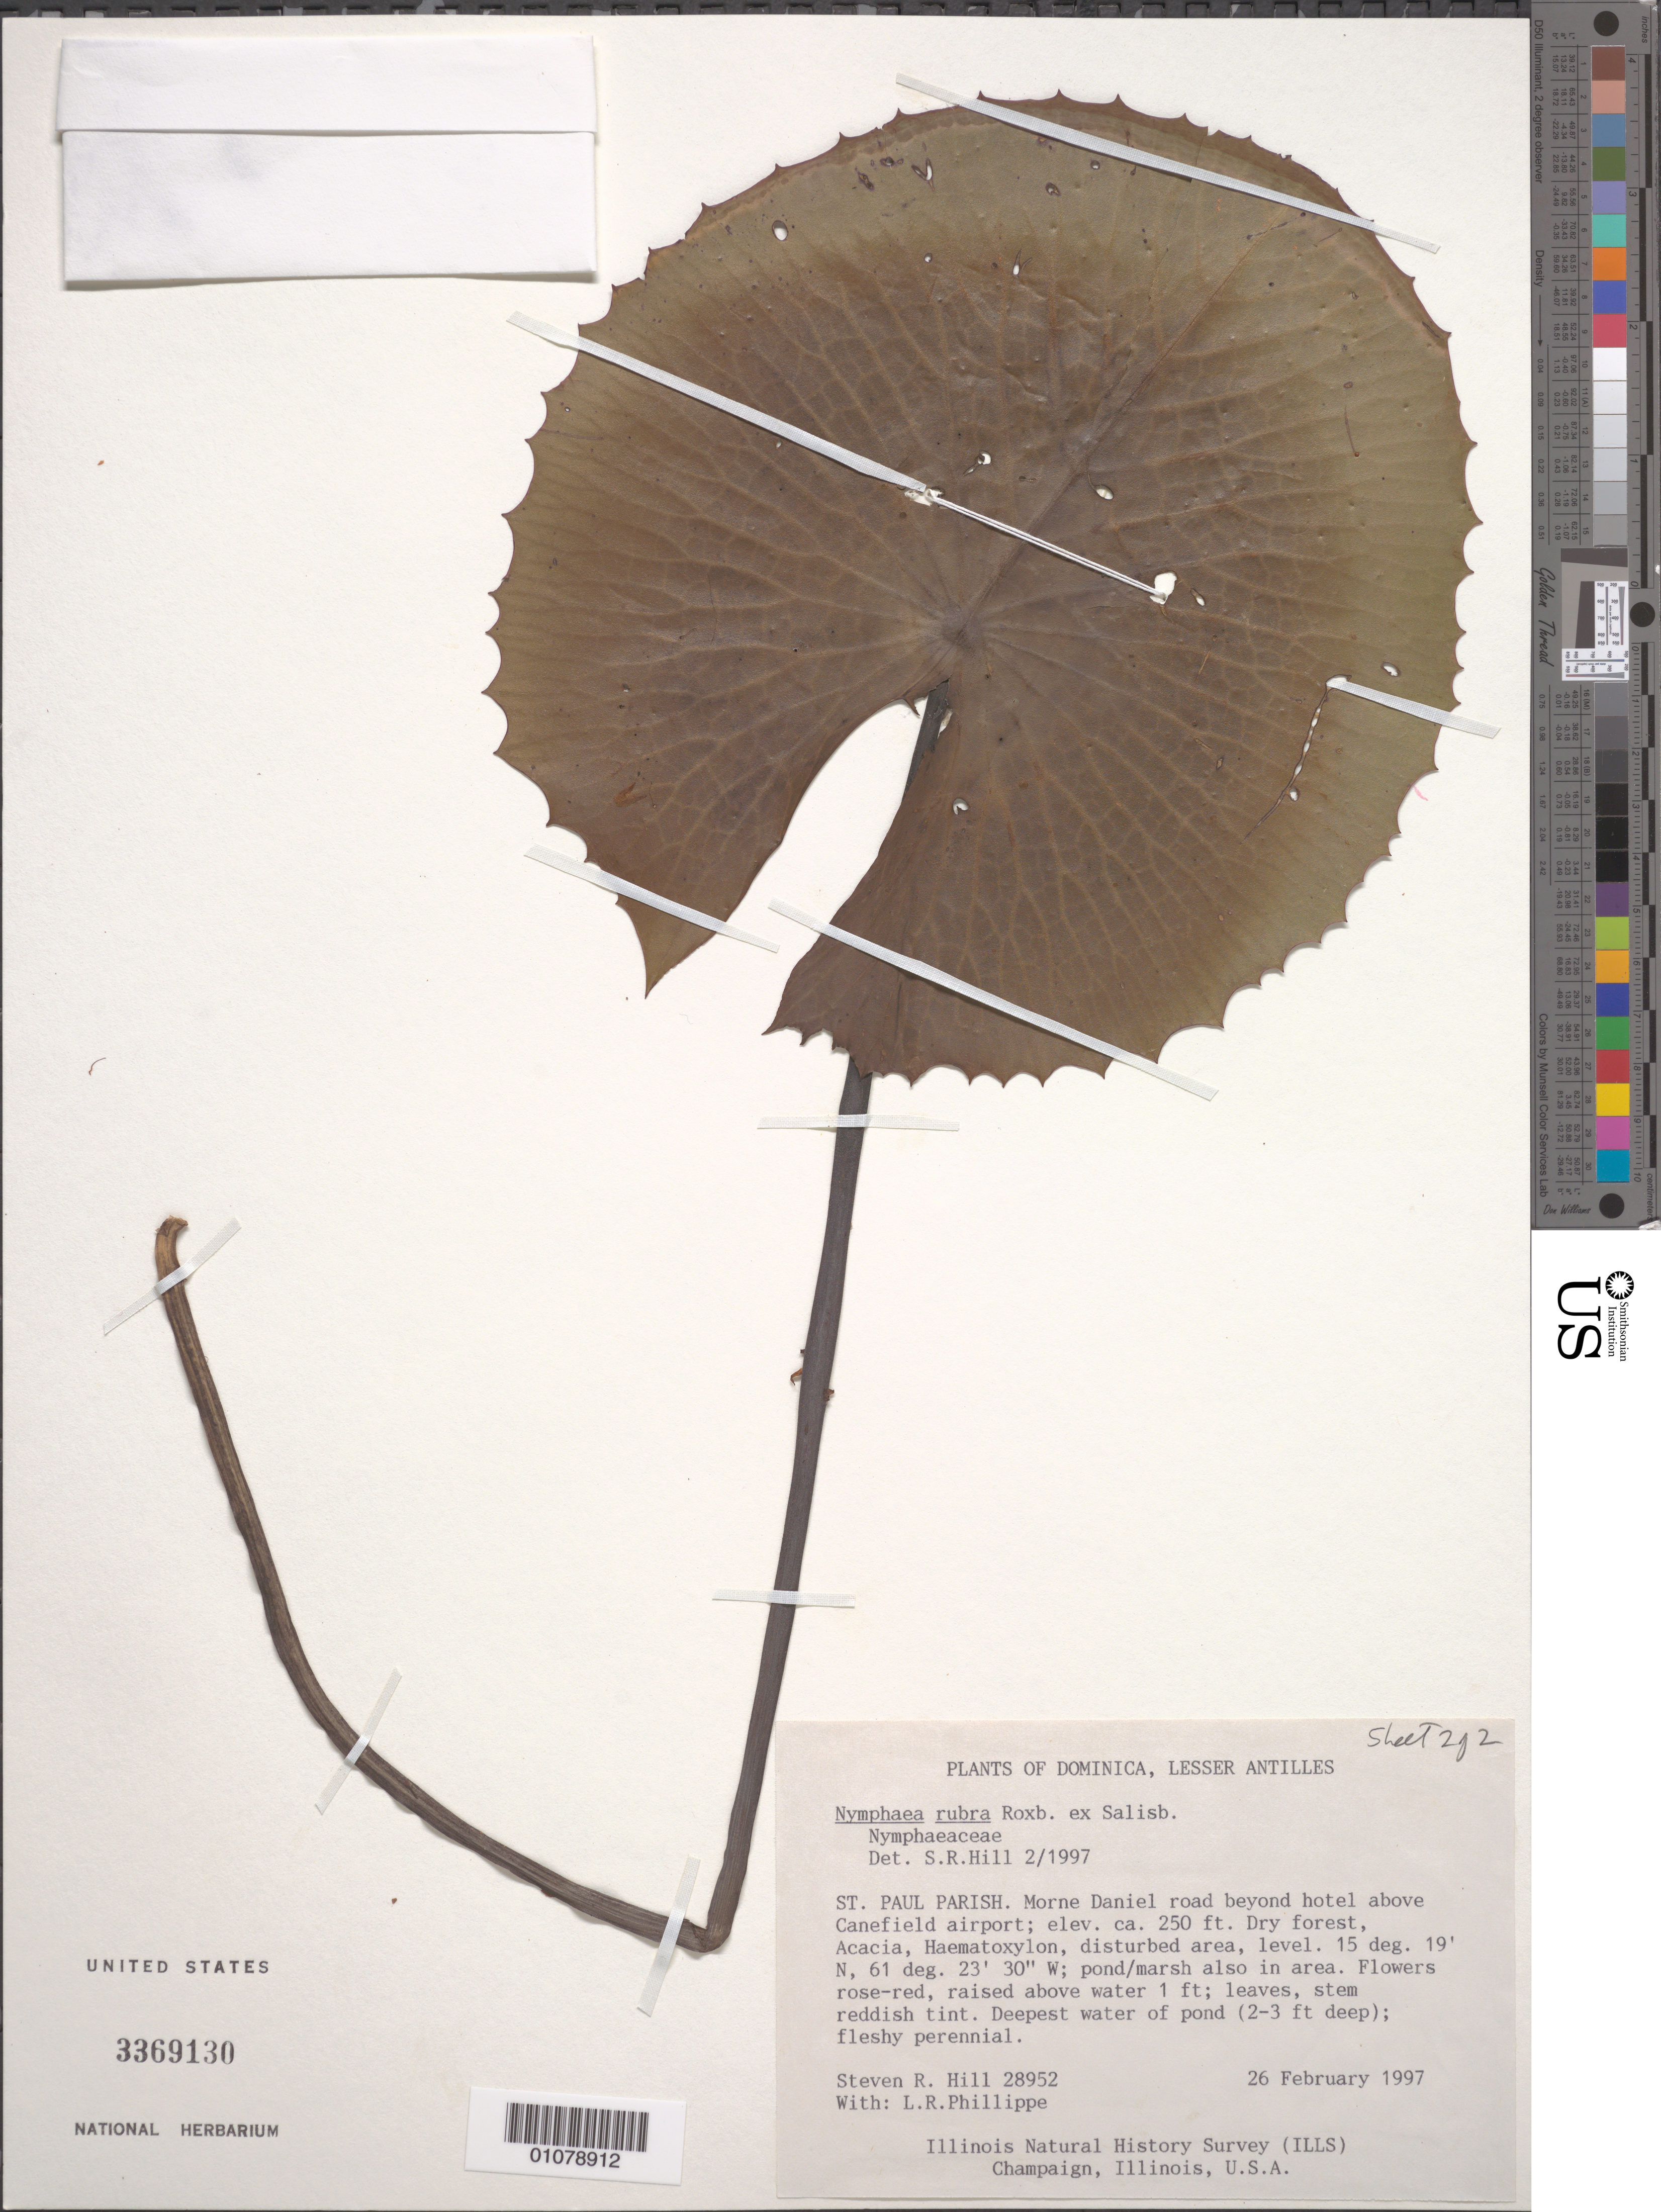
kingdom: Plantae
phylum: Tracheophyta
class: Magnoliopsida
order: Nymphaeales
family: Nymphaeaceae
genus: Nymphaea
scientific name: Nymphaea rubra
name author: Roxb.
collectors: S. R. Hill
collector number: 28952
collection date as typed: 26 Feb 1997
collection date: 1997-02-26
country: Dominica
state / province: St. Paul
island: Dominica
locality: Morne Daniel road beyond hotel above Canefield airport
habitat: Dry forest, Acacia, haematoxylon, disturbed area, level. Pond/marsh also in area. Deepest water of pond (2-3 ft deep).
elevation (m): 76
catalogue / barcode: US 2269130